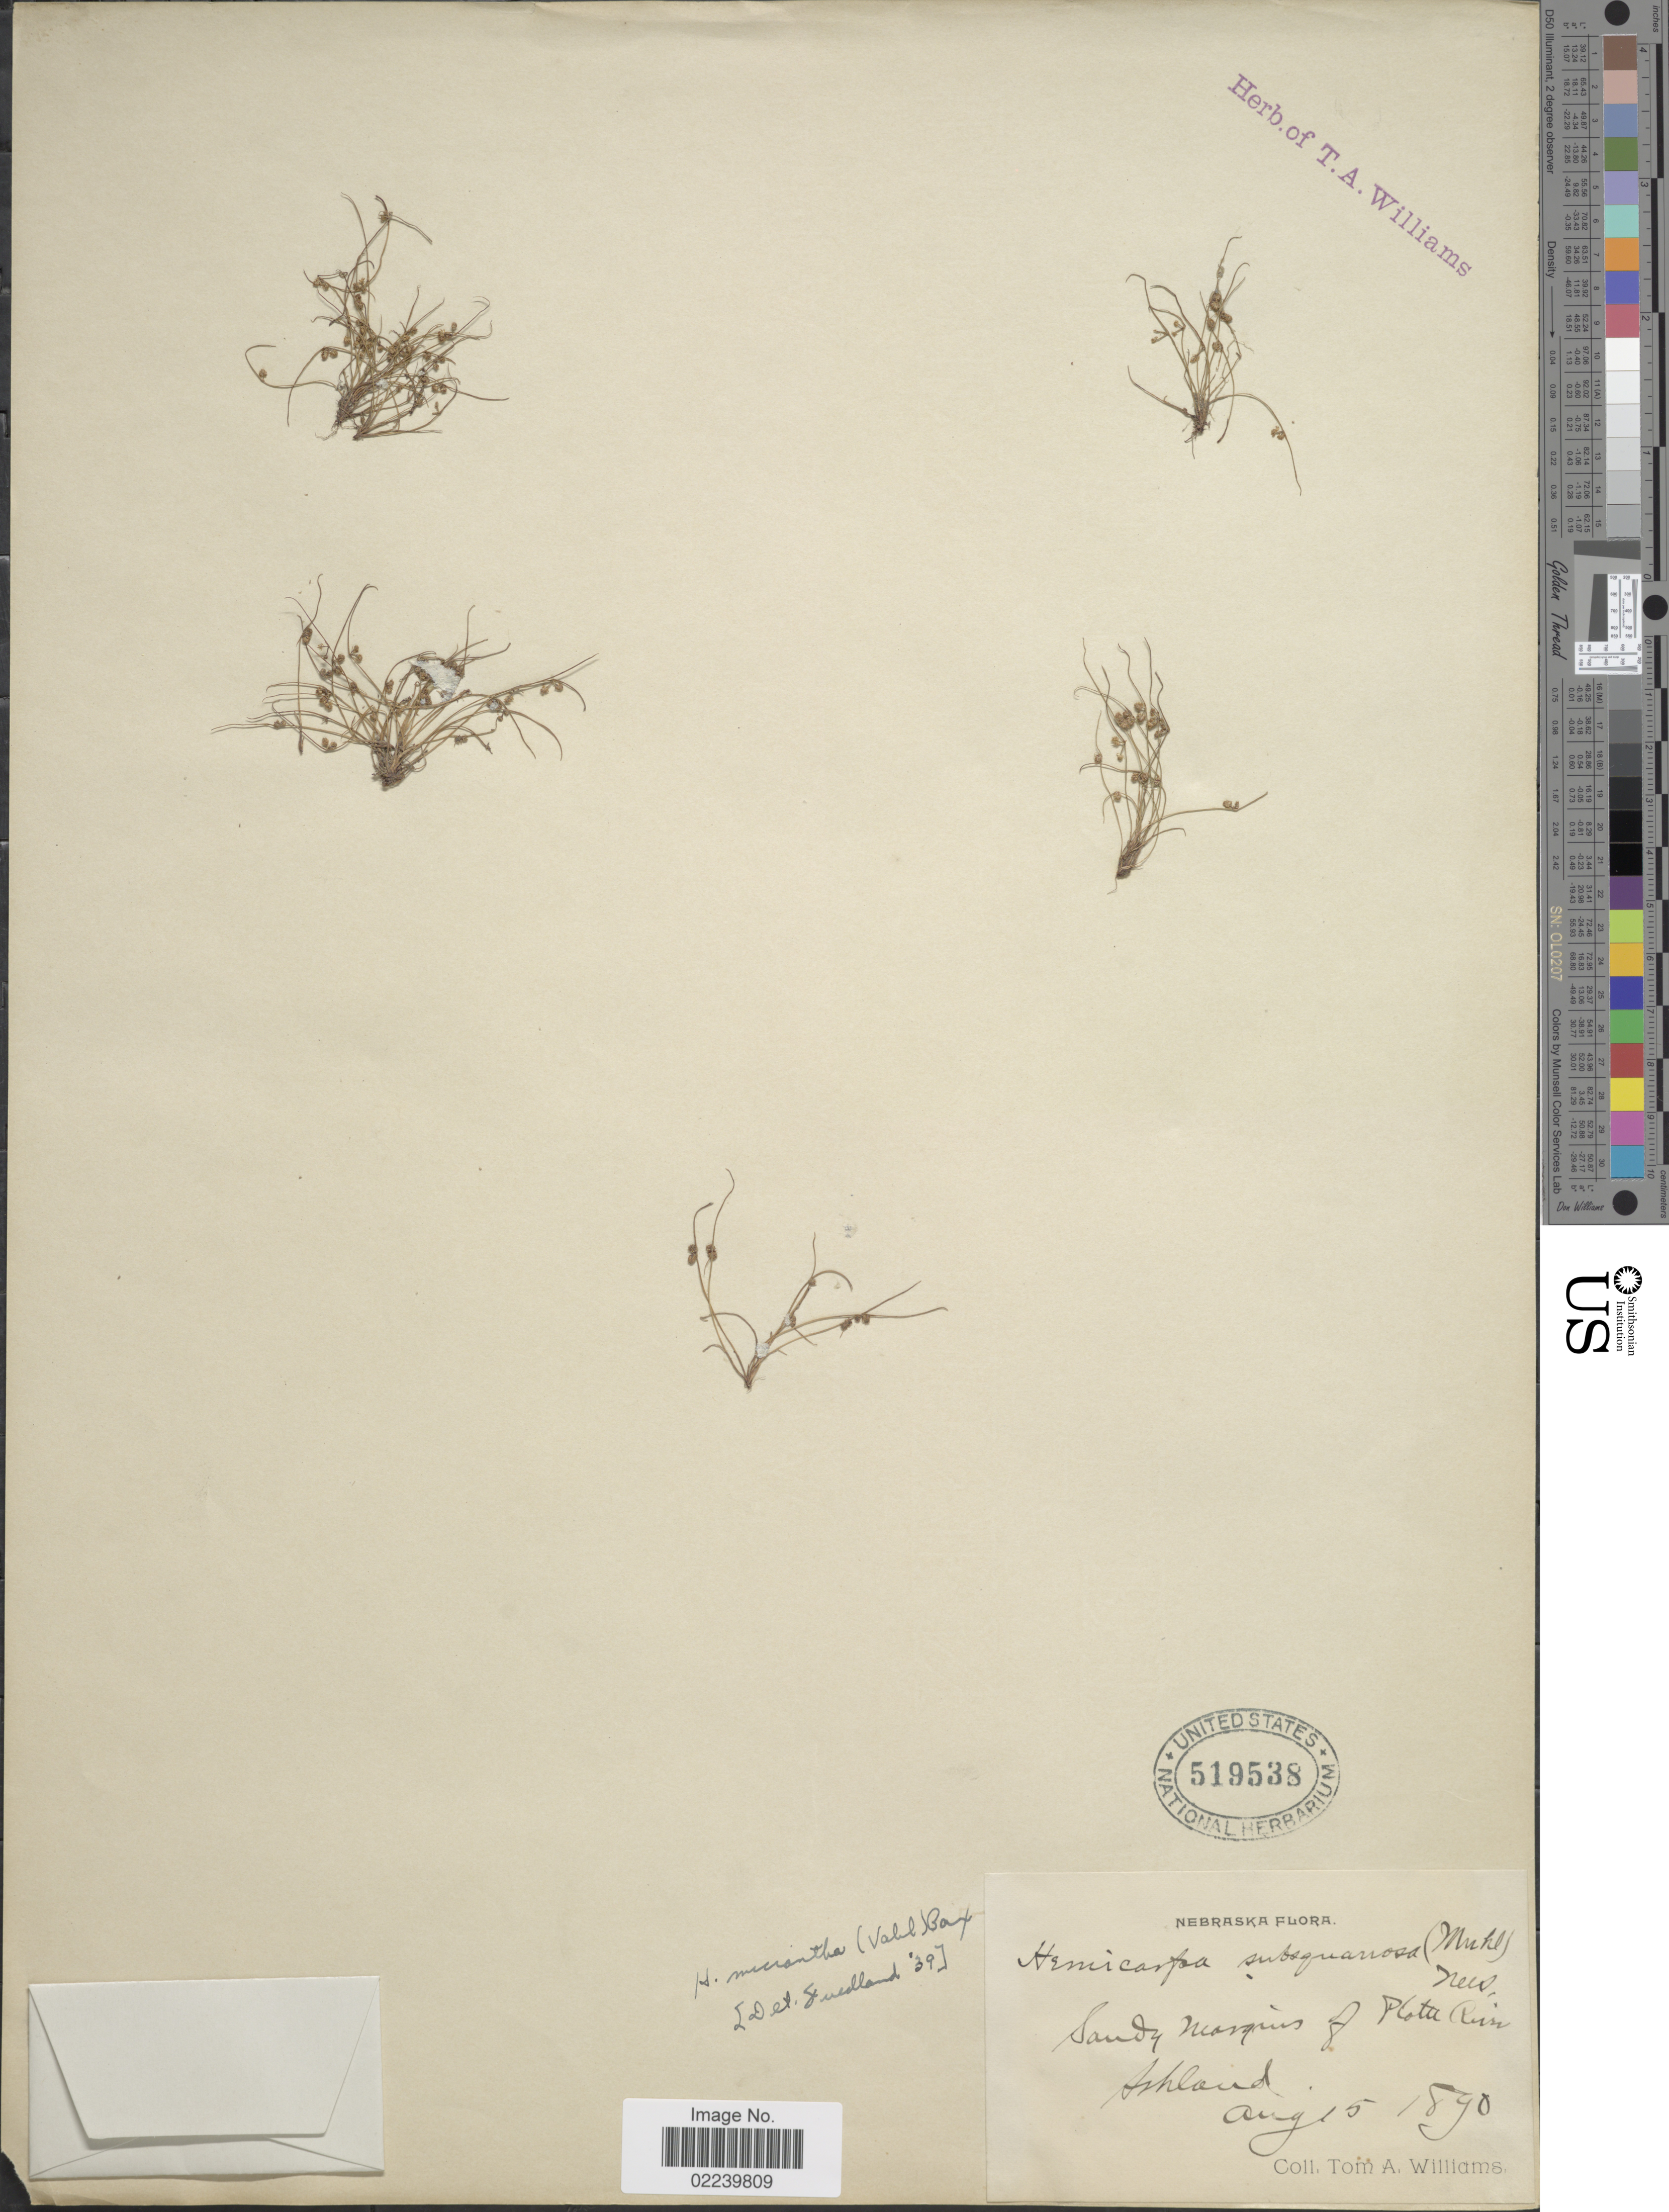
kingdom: Plantae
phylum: Tracheophyta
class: Liliopsida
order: Poales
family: Cyperaceae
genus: Cyperus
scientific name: Cyperus subsquarrosus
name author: (Muhl.) Bauters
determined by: Strong, M. T., (US), Smithsonian Institution - National Museum of Natural History (UNITED STATES)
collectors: T. A. Williams (herbarium)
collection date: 1890-08-15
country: United States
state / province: Nebraska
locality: Sandy margins of Plotte River, Ashland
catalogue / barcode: US 519538